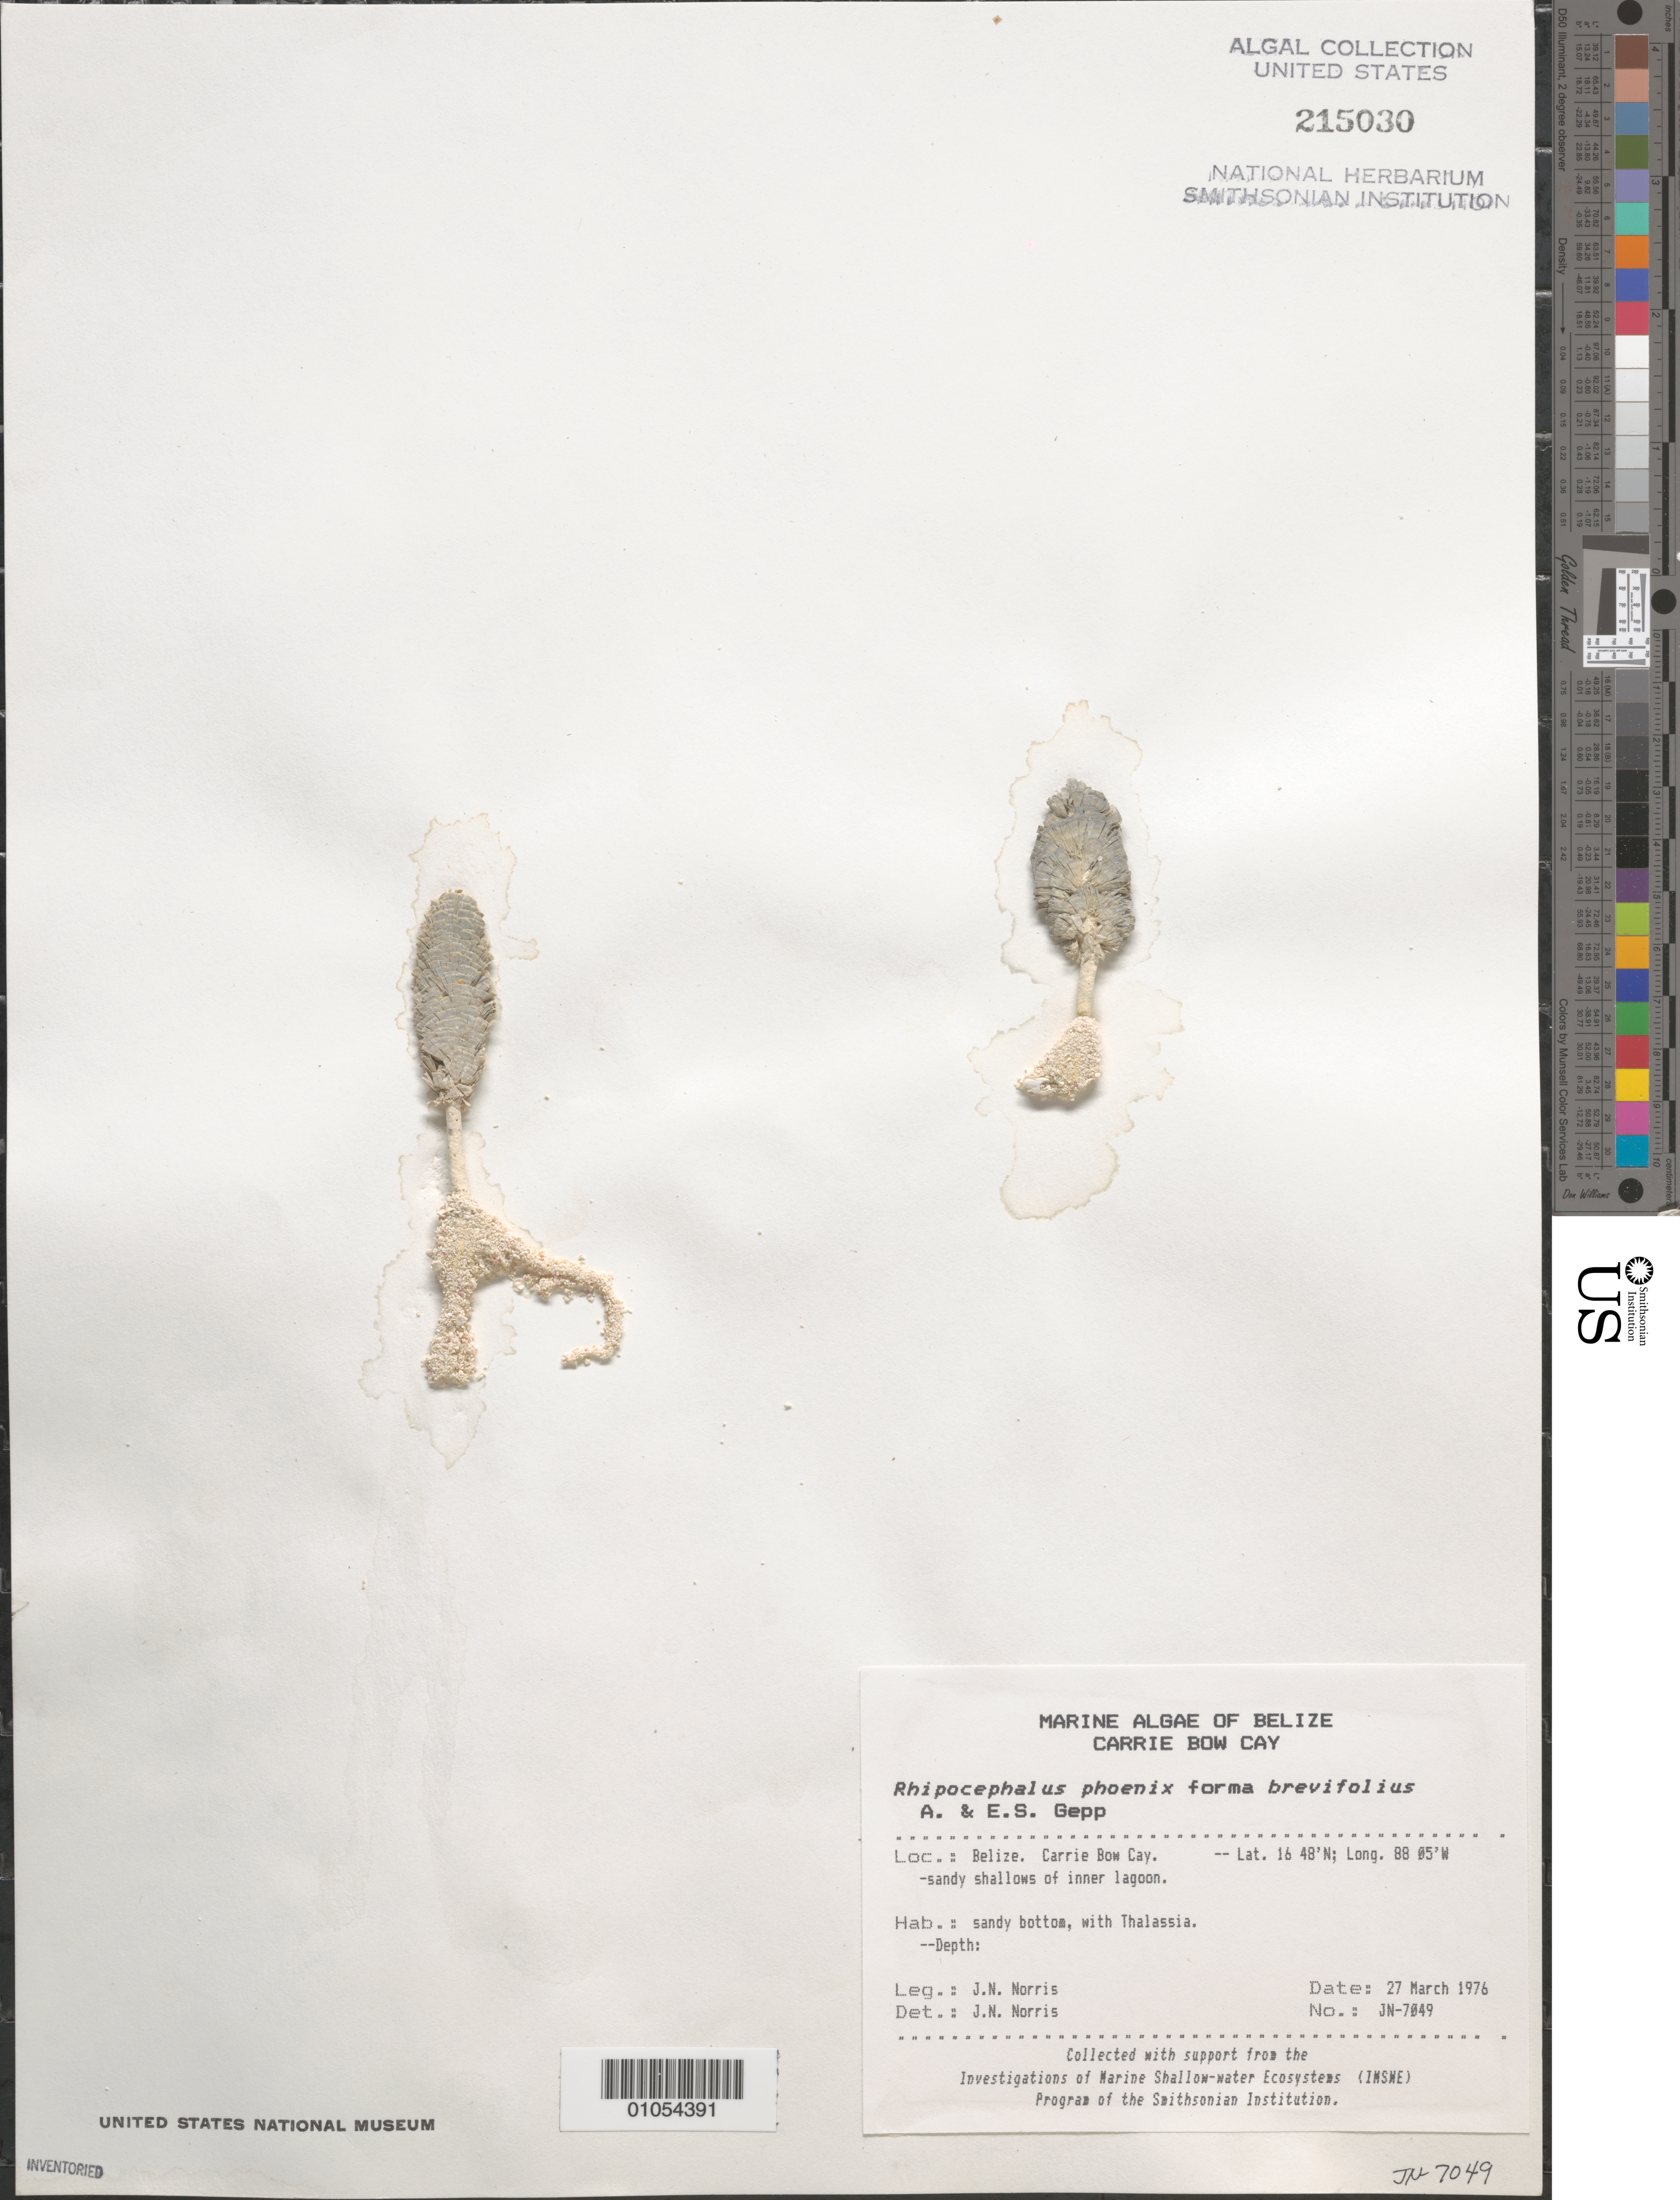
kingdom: Plantae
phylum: Chlorophyta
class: Ulvophyceae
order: Bryopsidales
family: Udoteaceae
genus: Rhipocephalus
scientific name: Rhipocephalus phoenix f. brevifolius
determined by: Norris, James N.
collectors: J. N. Norris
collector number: JN-7049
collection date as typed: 09 Apr 1989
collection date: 1989-04-09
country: Belize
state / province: Stann Creek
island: Carrie Bow Cay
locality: Sandy shallows of inner lagoon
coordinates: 16 48' N, 88 05' W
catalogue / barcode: US 215030